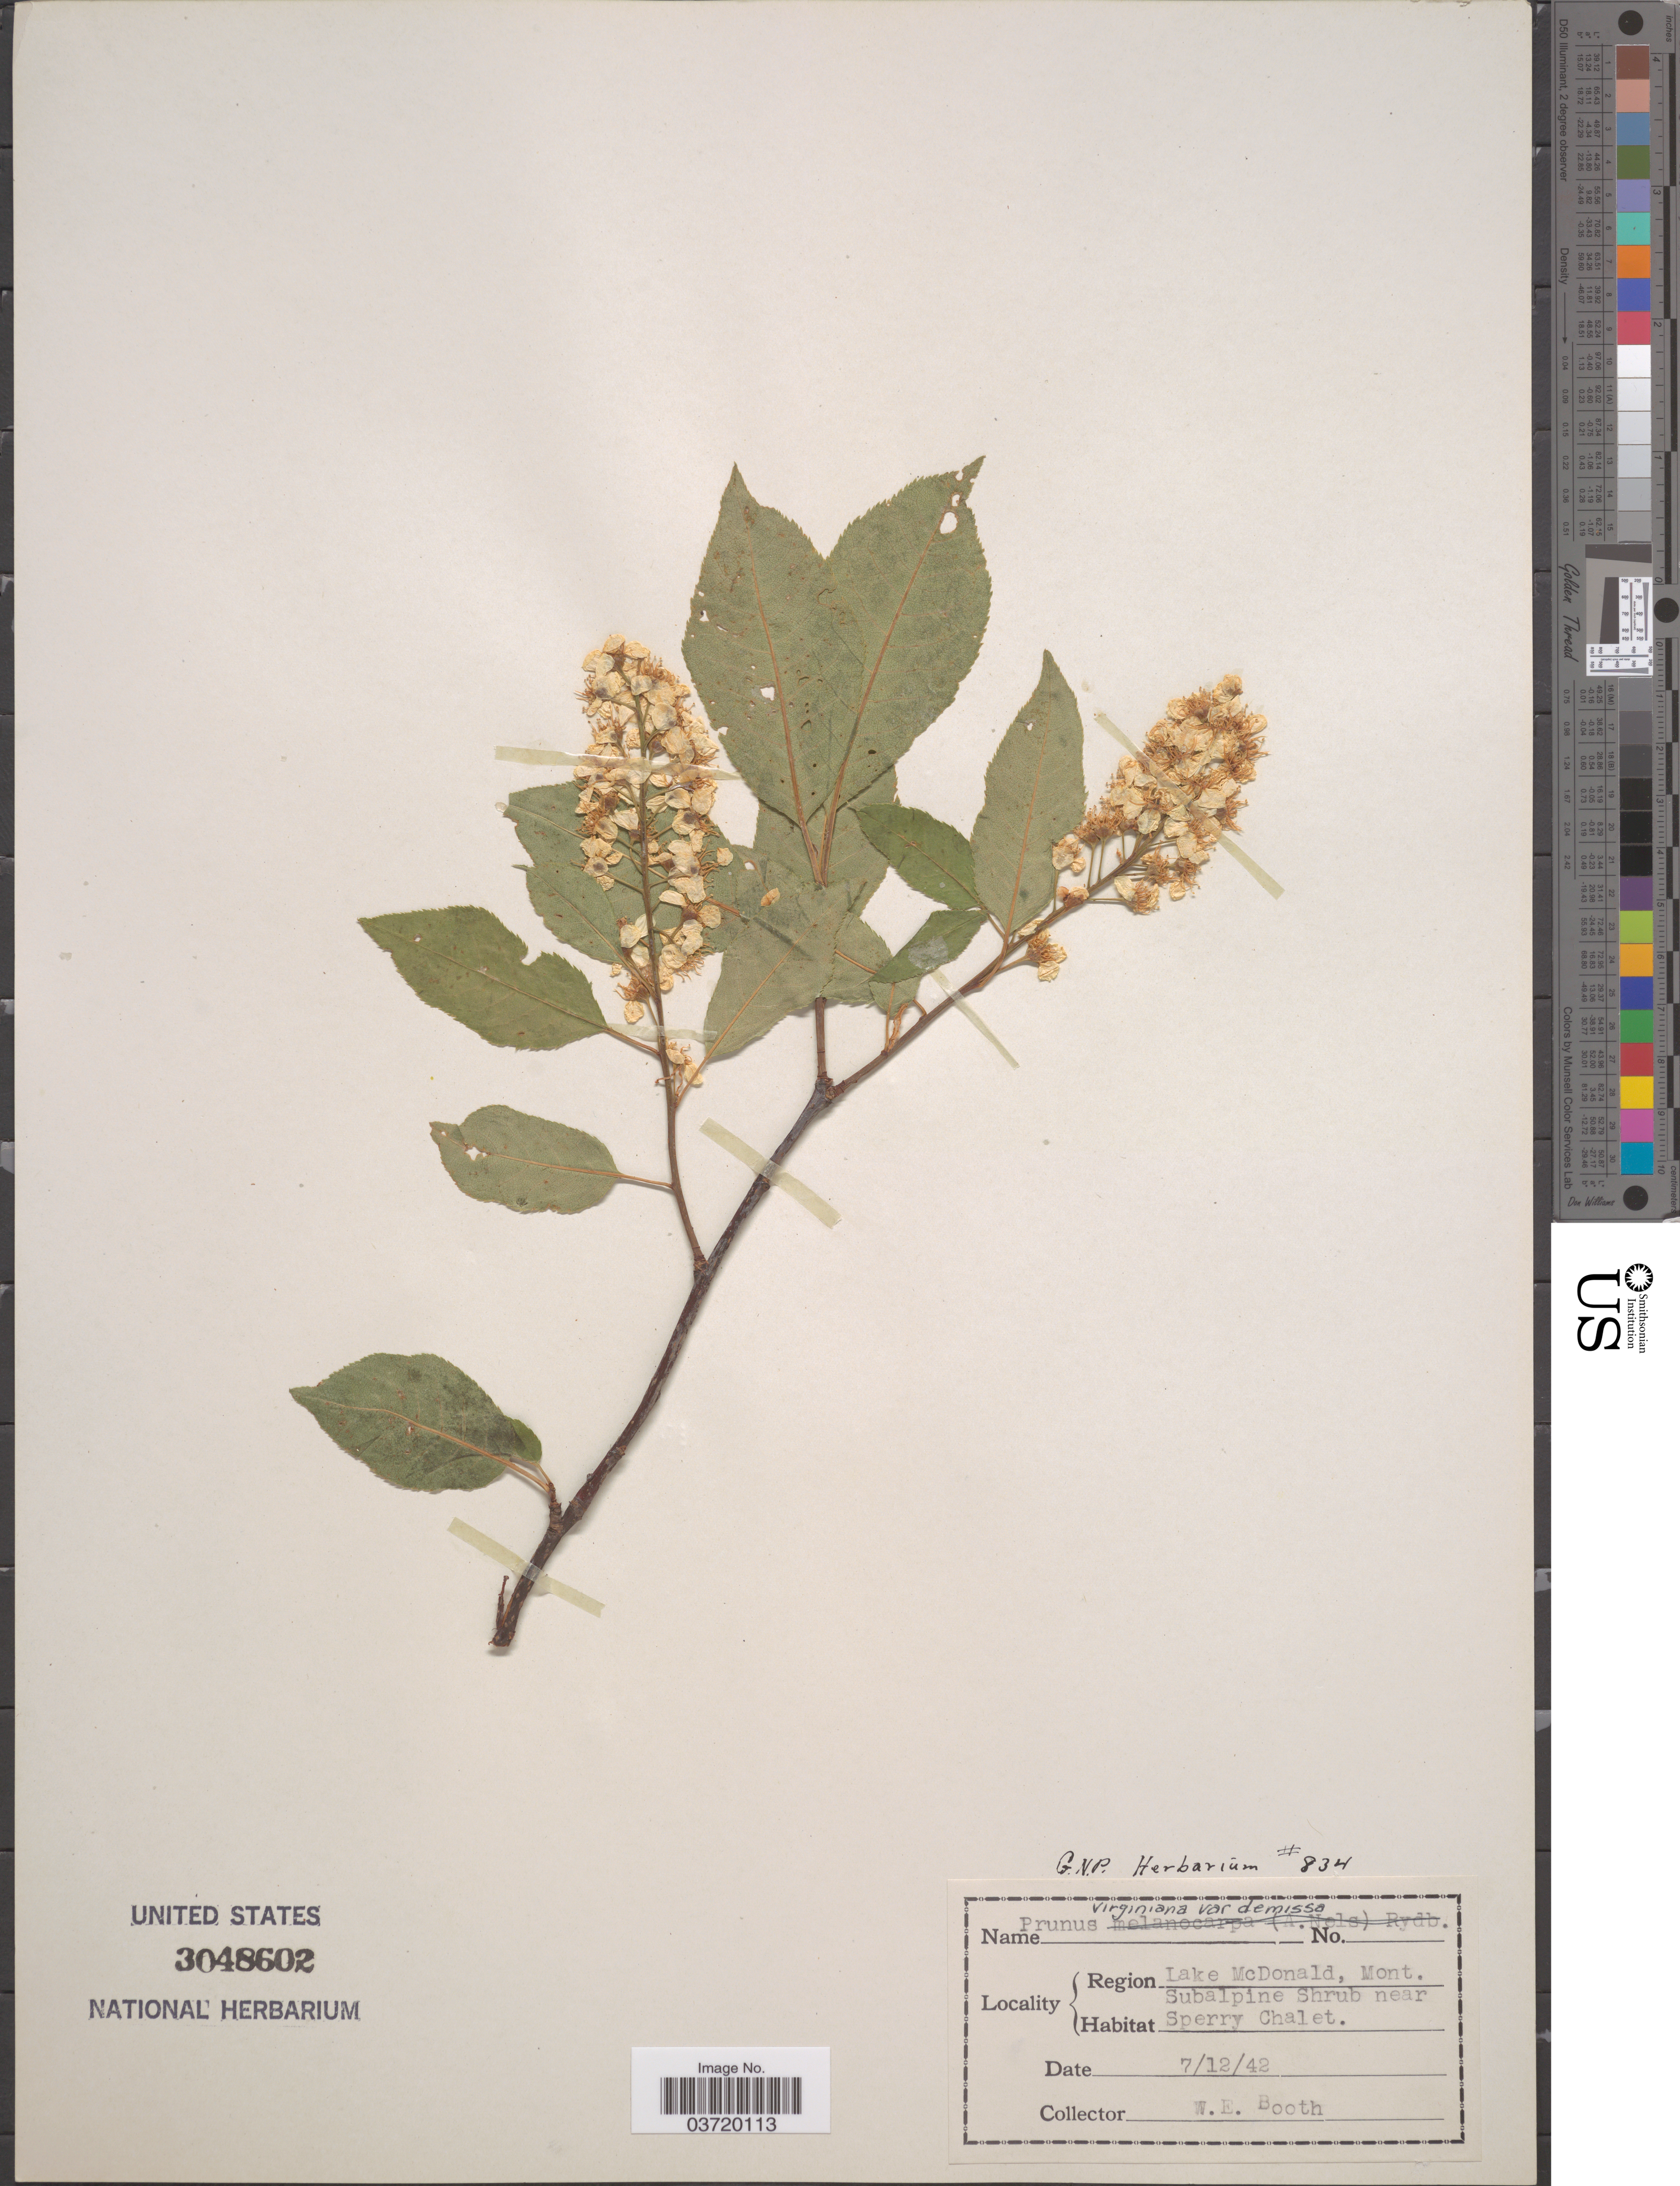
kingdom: Plantae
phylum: Tracheophyta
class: Magnoliopsida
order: Rosales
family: Rosaceae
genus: Prunus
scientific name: Prunus virginiana var. demissa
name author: (Nutt.) Torr.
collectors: W. Booth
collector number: G.N.P Herbarium 834?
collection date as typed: Transcribed d/m/y: 12/7/42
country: United States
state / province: Montana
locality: Region Lake McDonald. Near Sperry Chalet.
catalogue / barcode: US 3048602